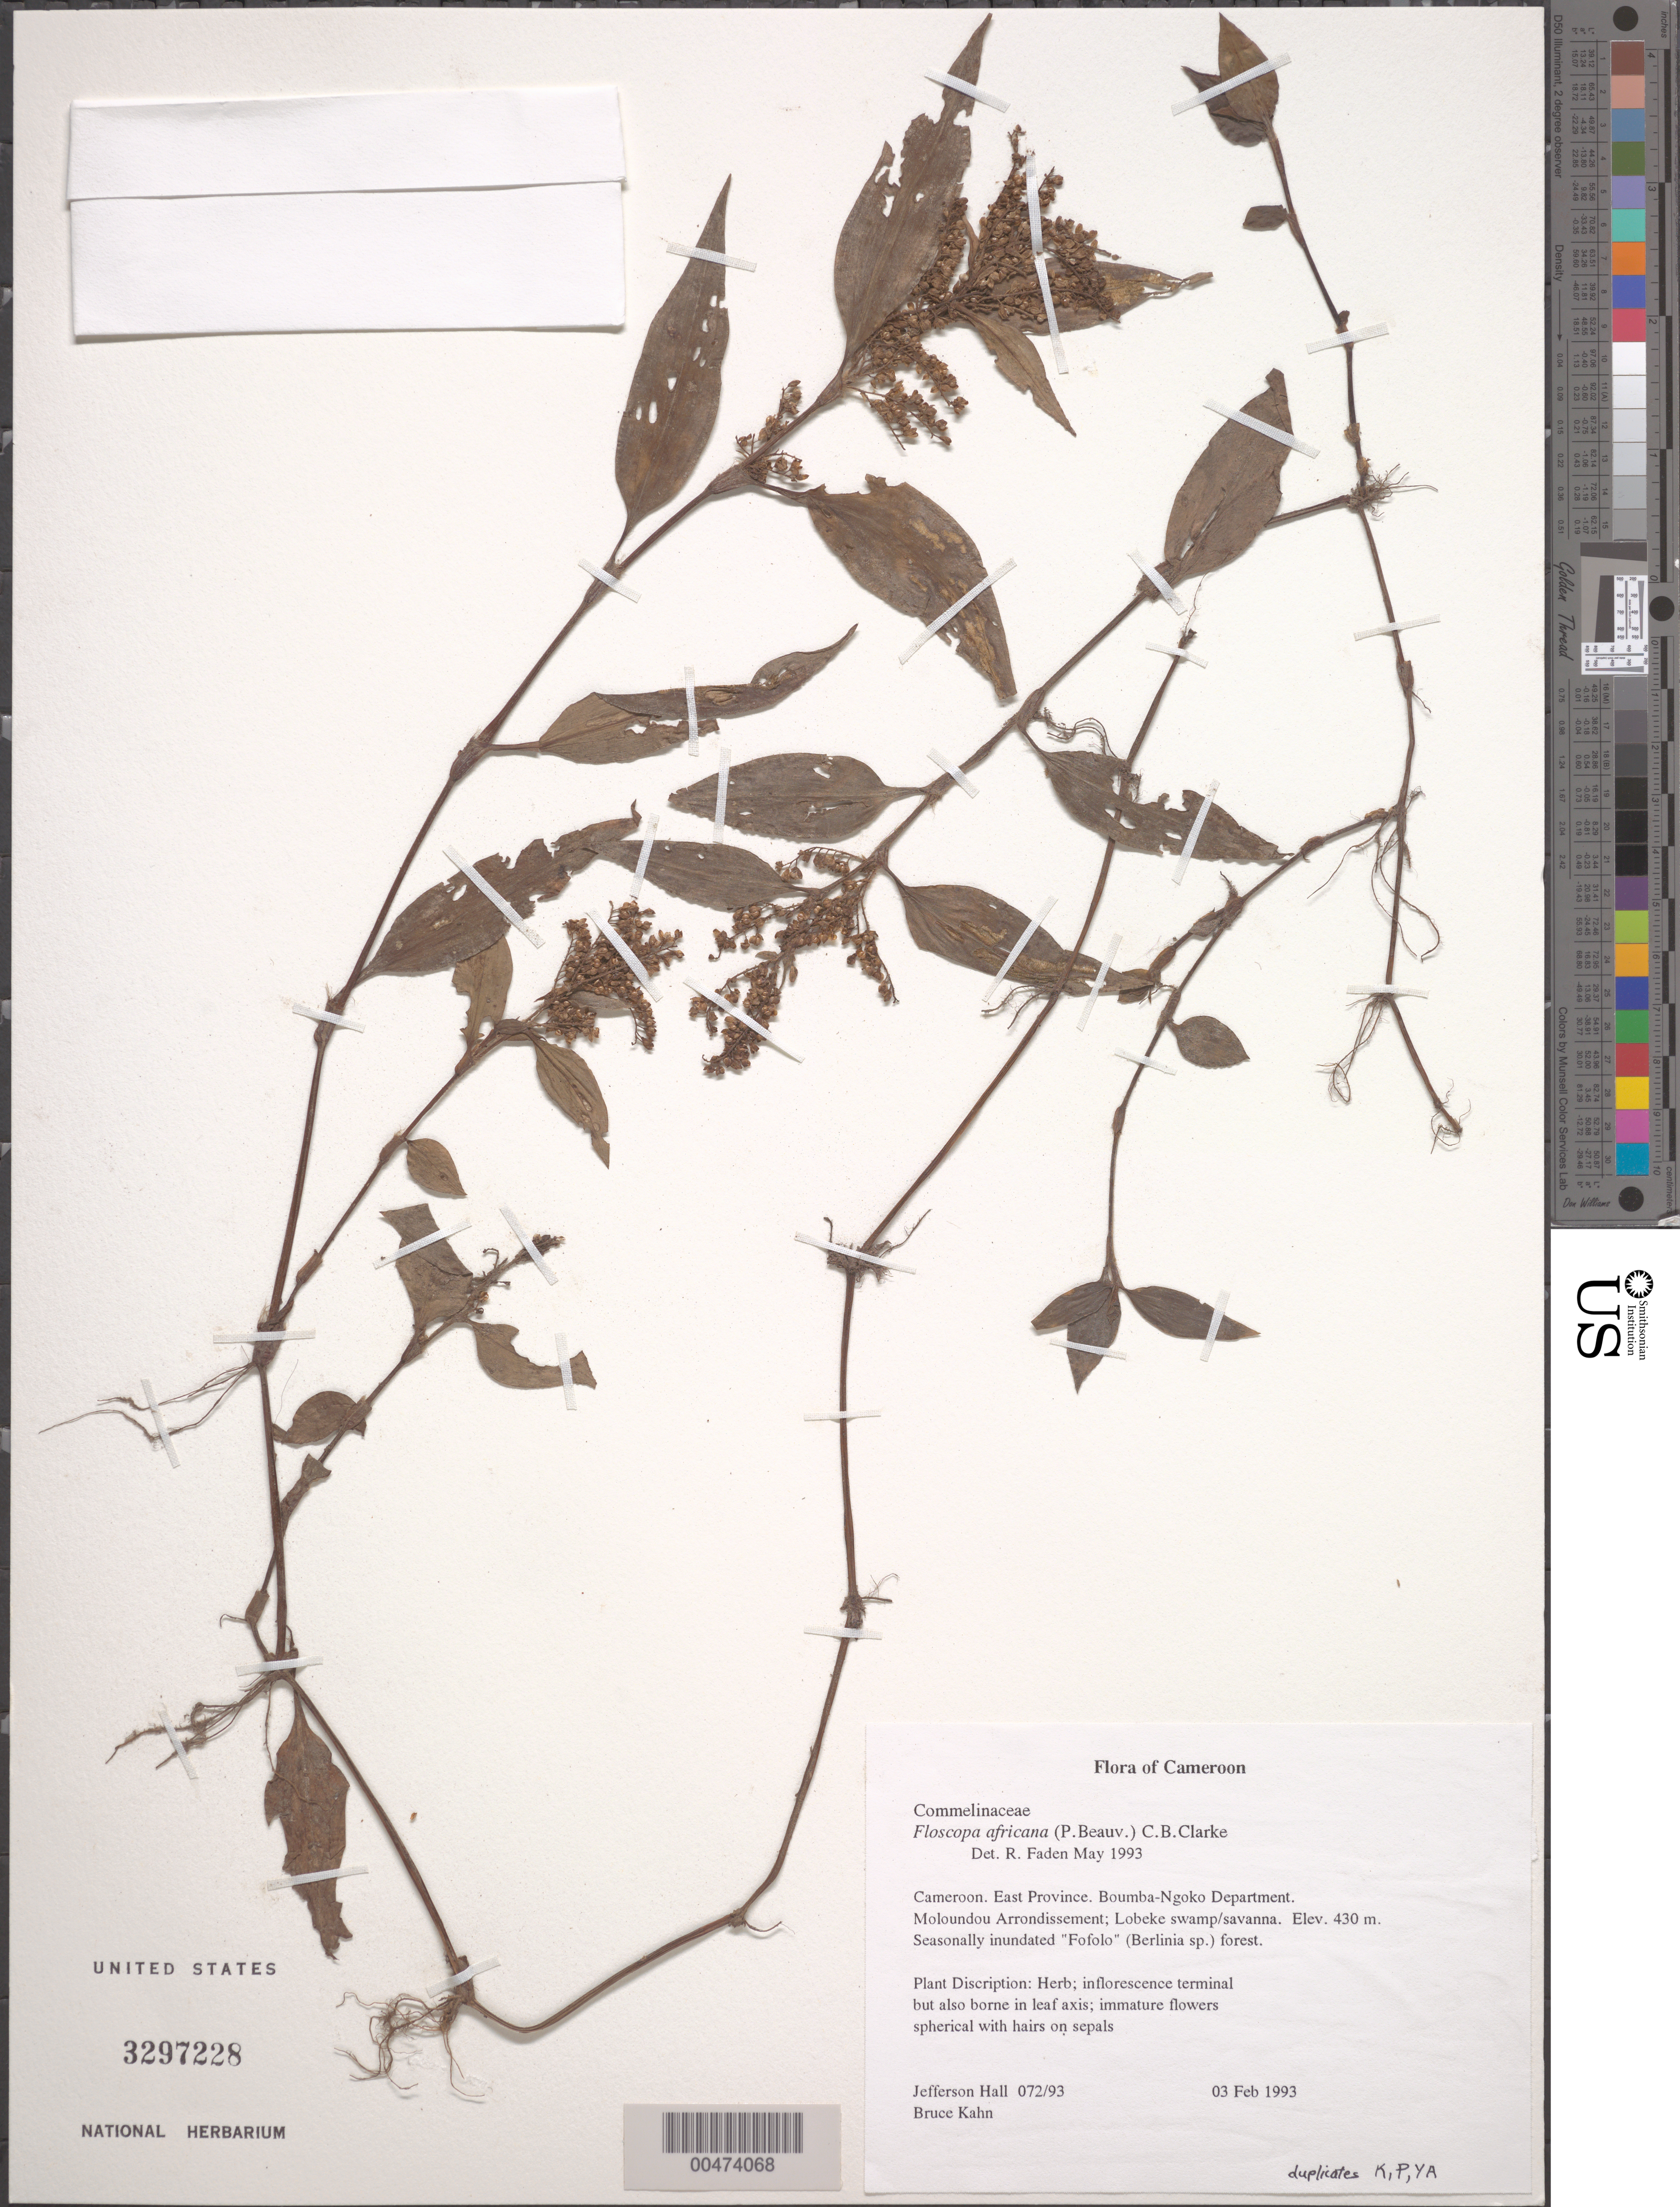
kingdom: Plantae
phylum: Tracheophyta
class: Liliopsida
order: Commelinales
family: Commelinaceae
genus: Floscopa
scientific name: Floscopa africana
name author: (P. Beauv.) C.B. Clarke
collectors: J. Hall & B. Kahn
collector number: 072/93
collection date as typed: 03 Feb 1993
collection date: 1993-02-03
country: Cameroon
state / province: Est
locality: Boumba-ngoko, moloundou arrondissement, lobeke swamp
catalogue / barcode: US 3297228